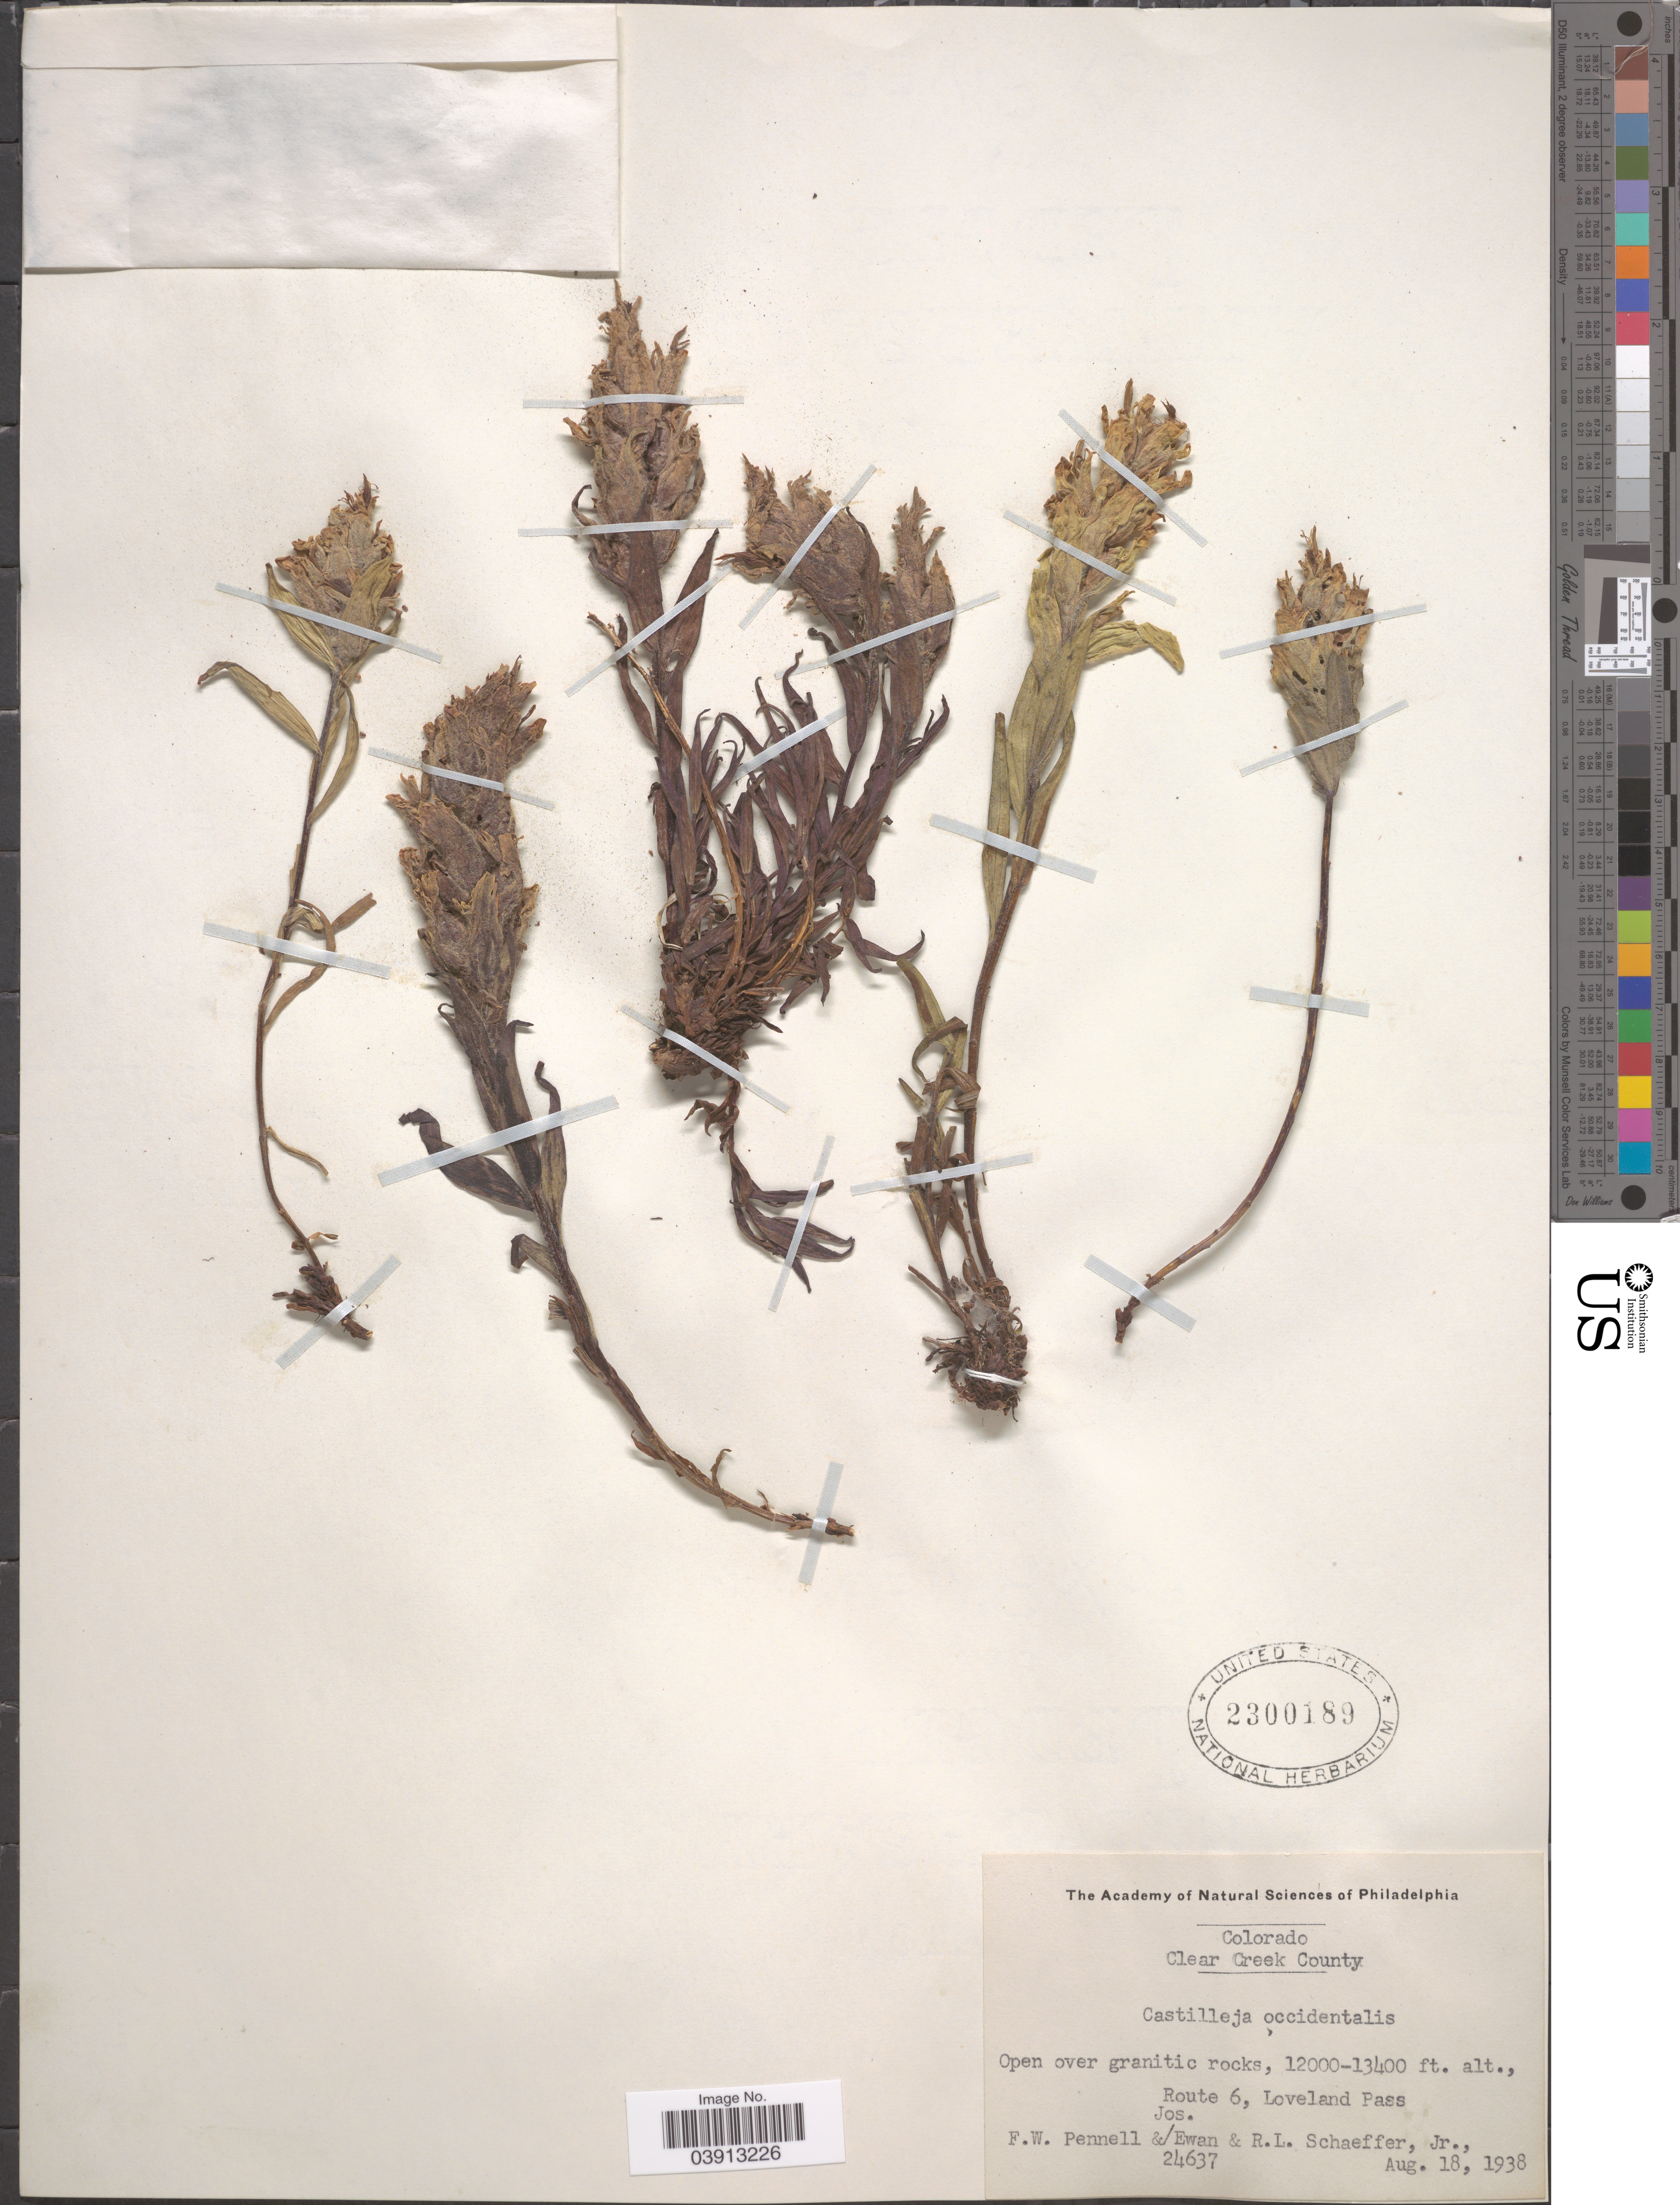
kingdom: Plantae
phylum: Tracheophyta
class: Magnoliopsida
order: Lamiales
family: Orobanchaceae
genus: Castilleja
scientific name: Castilleja occidentalis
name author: Torr.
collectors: F. W. Pennell, J. A. Ewan & R. L. Schaeffer Jr.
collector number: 24637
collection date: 1938-08-18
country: United States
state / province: Colorado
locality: Clear Creek County. Route 6, Loveland Pass.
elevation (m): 3658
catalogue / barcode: US 2300189